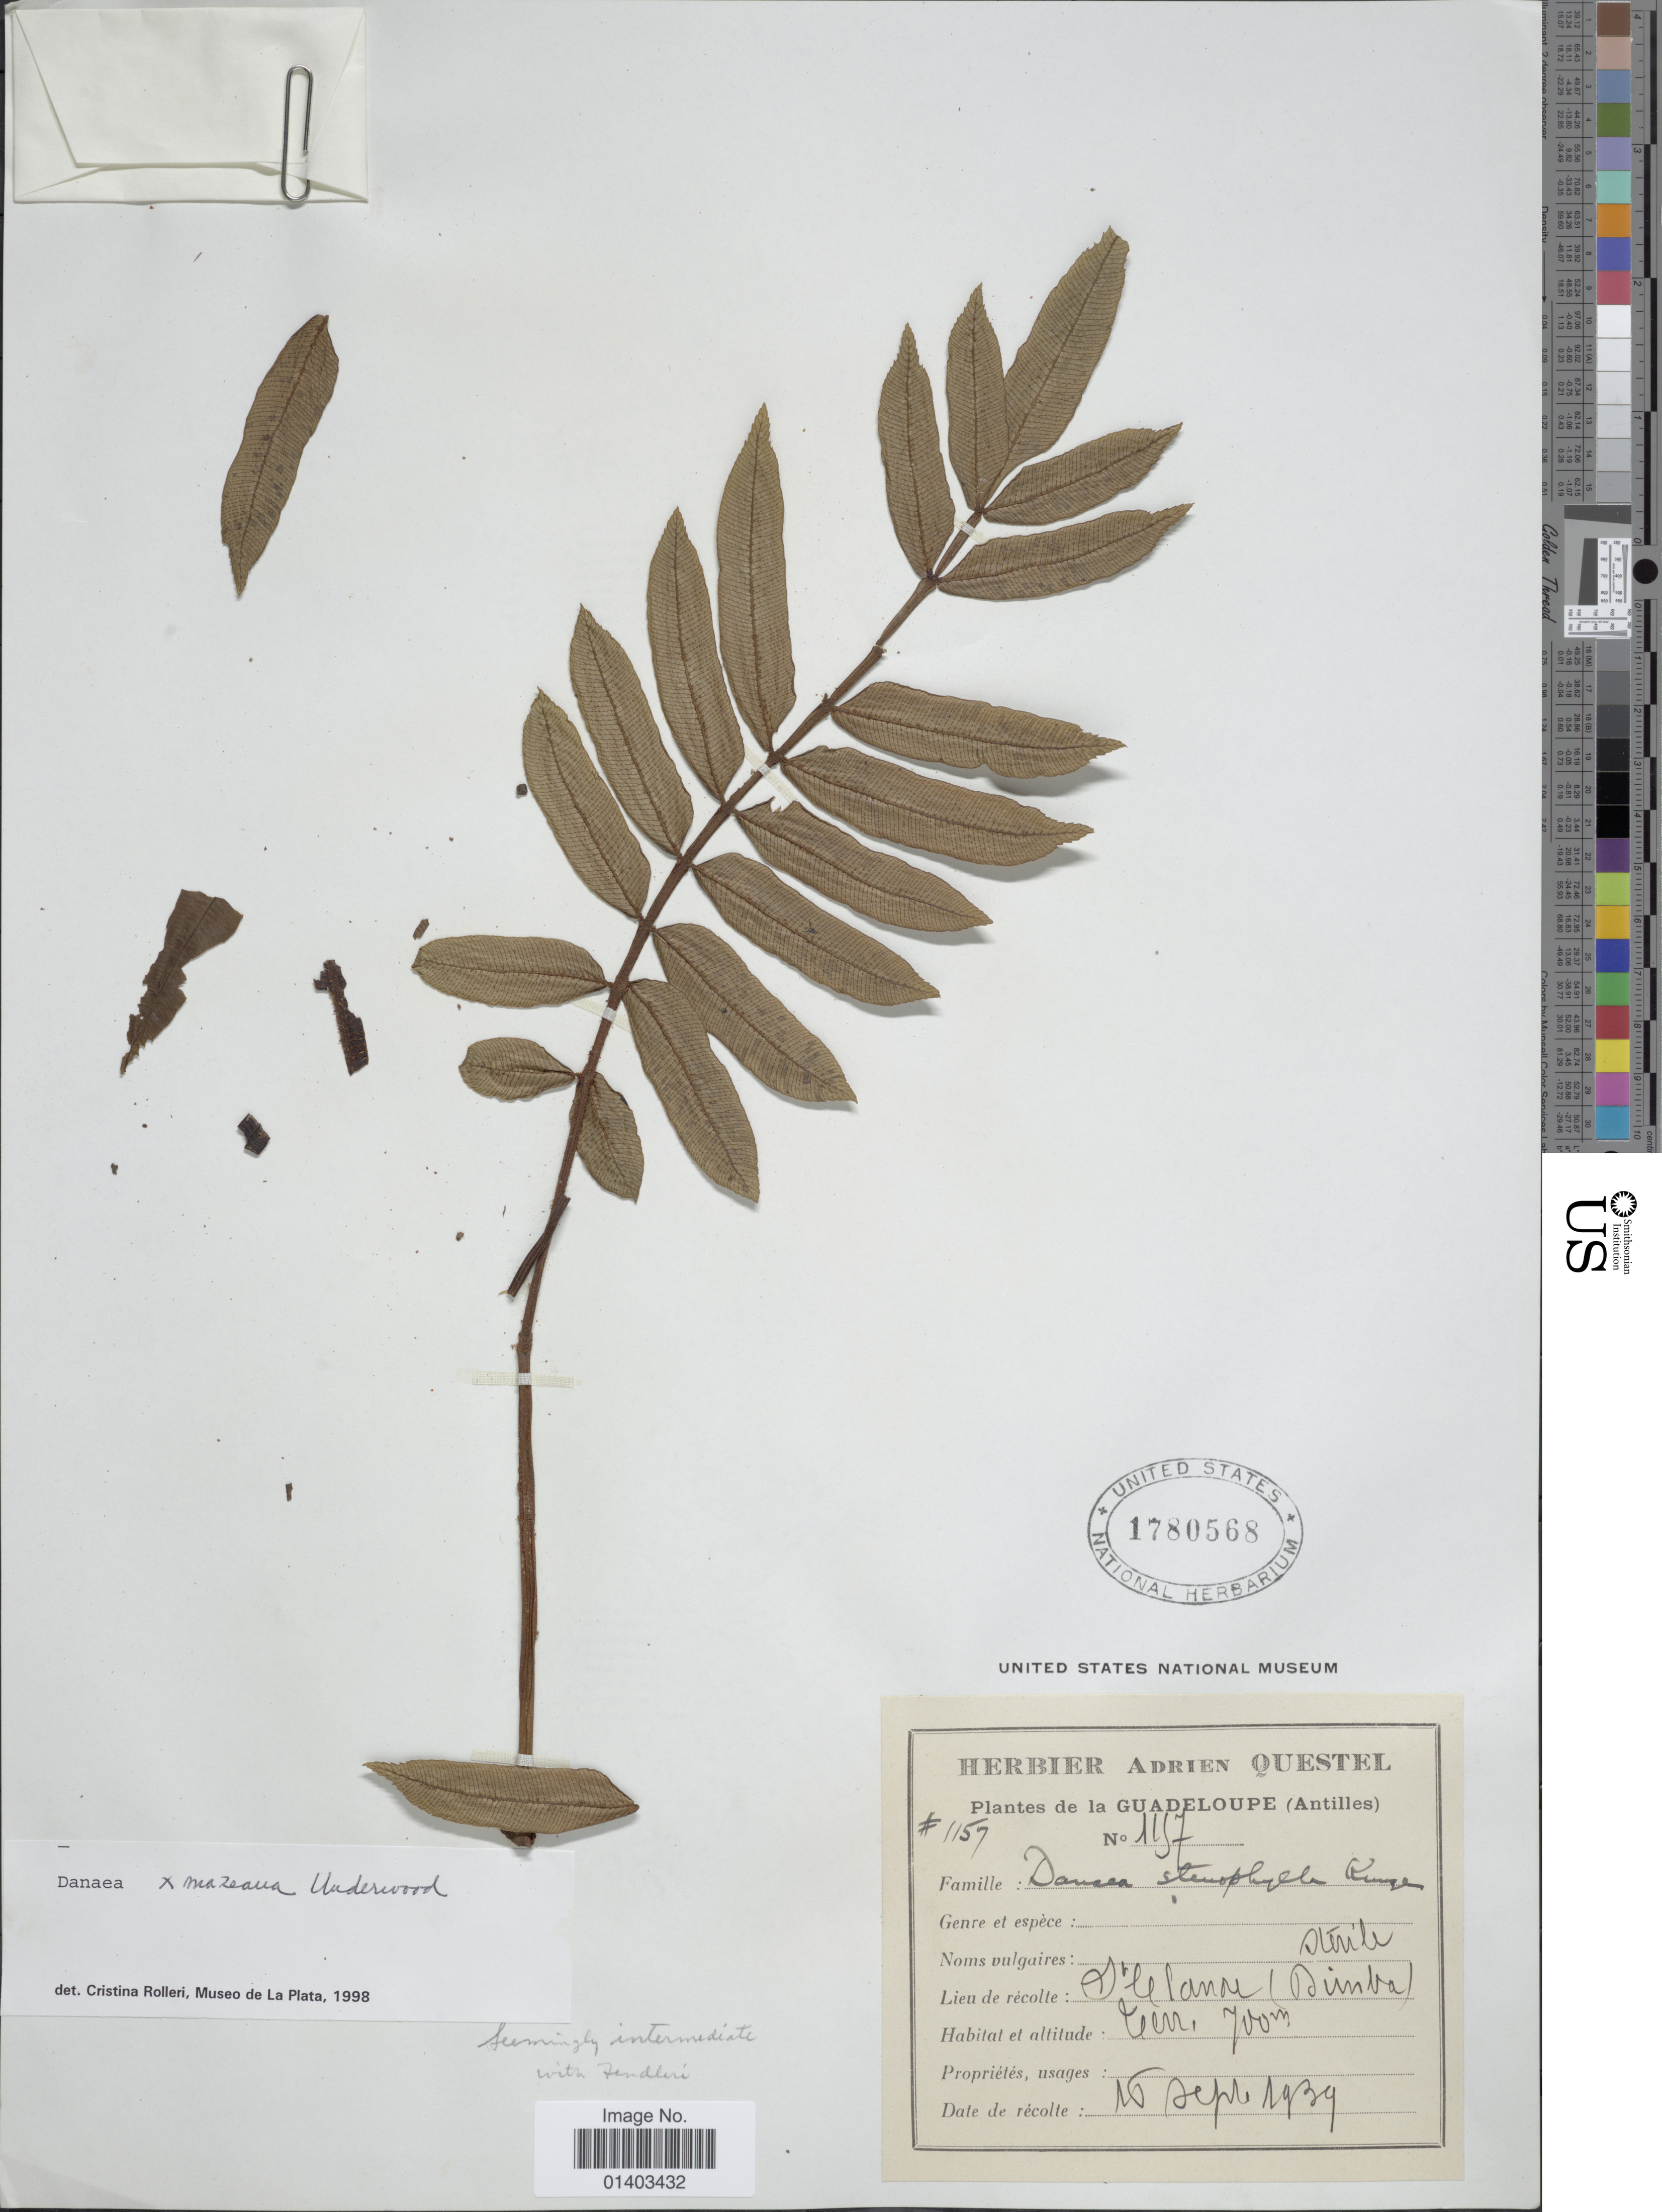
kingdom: Plantae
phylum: Tracheophyta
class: Polypodiopsida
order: Marattiales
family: Marattiaceae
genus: Danaea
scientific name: Danaea x manzeana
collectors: ex herb. A. Questal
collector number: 1157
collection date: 1939-09-15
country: Guadeloupe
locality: La Lande, Dimba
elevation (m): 700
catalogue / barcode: US 1780568